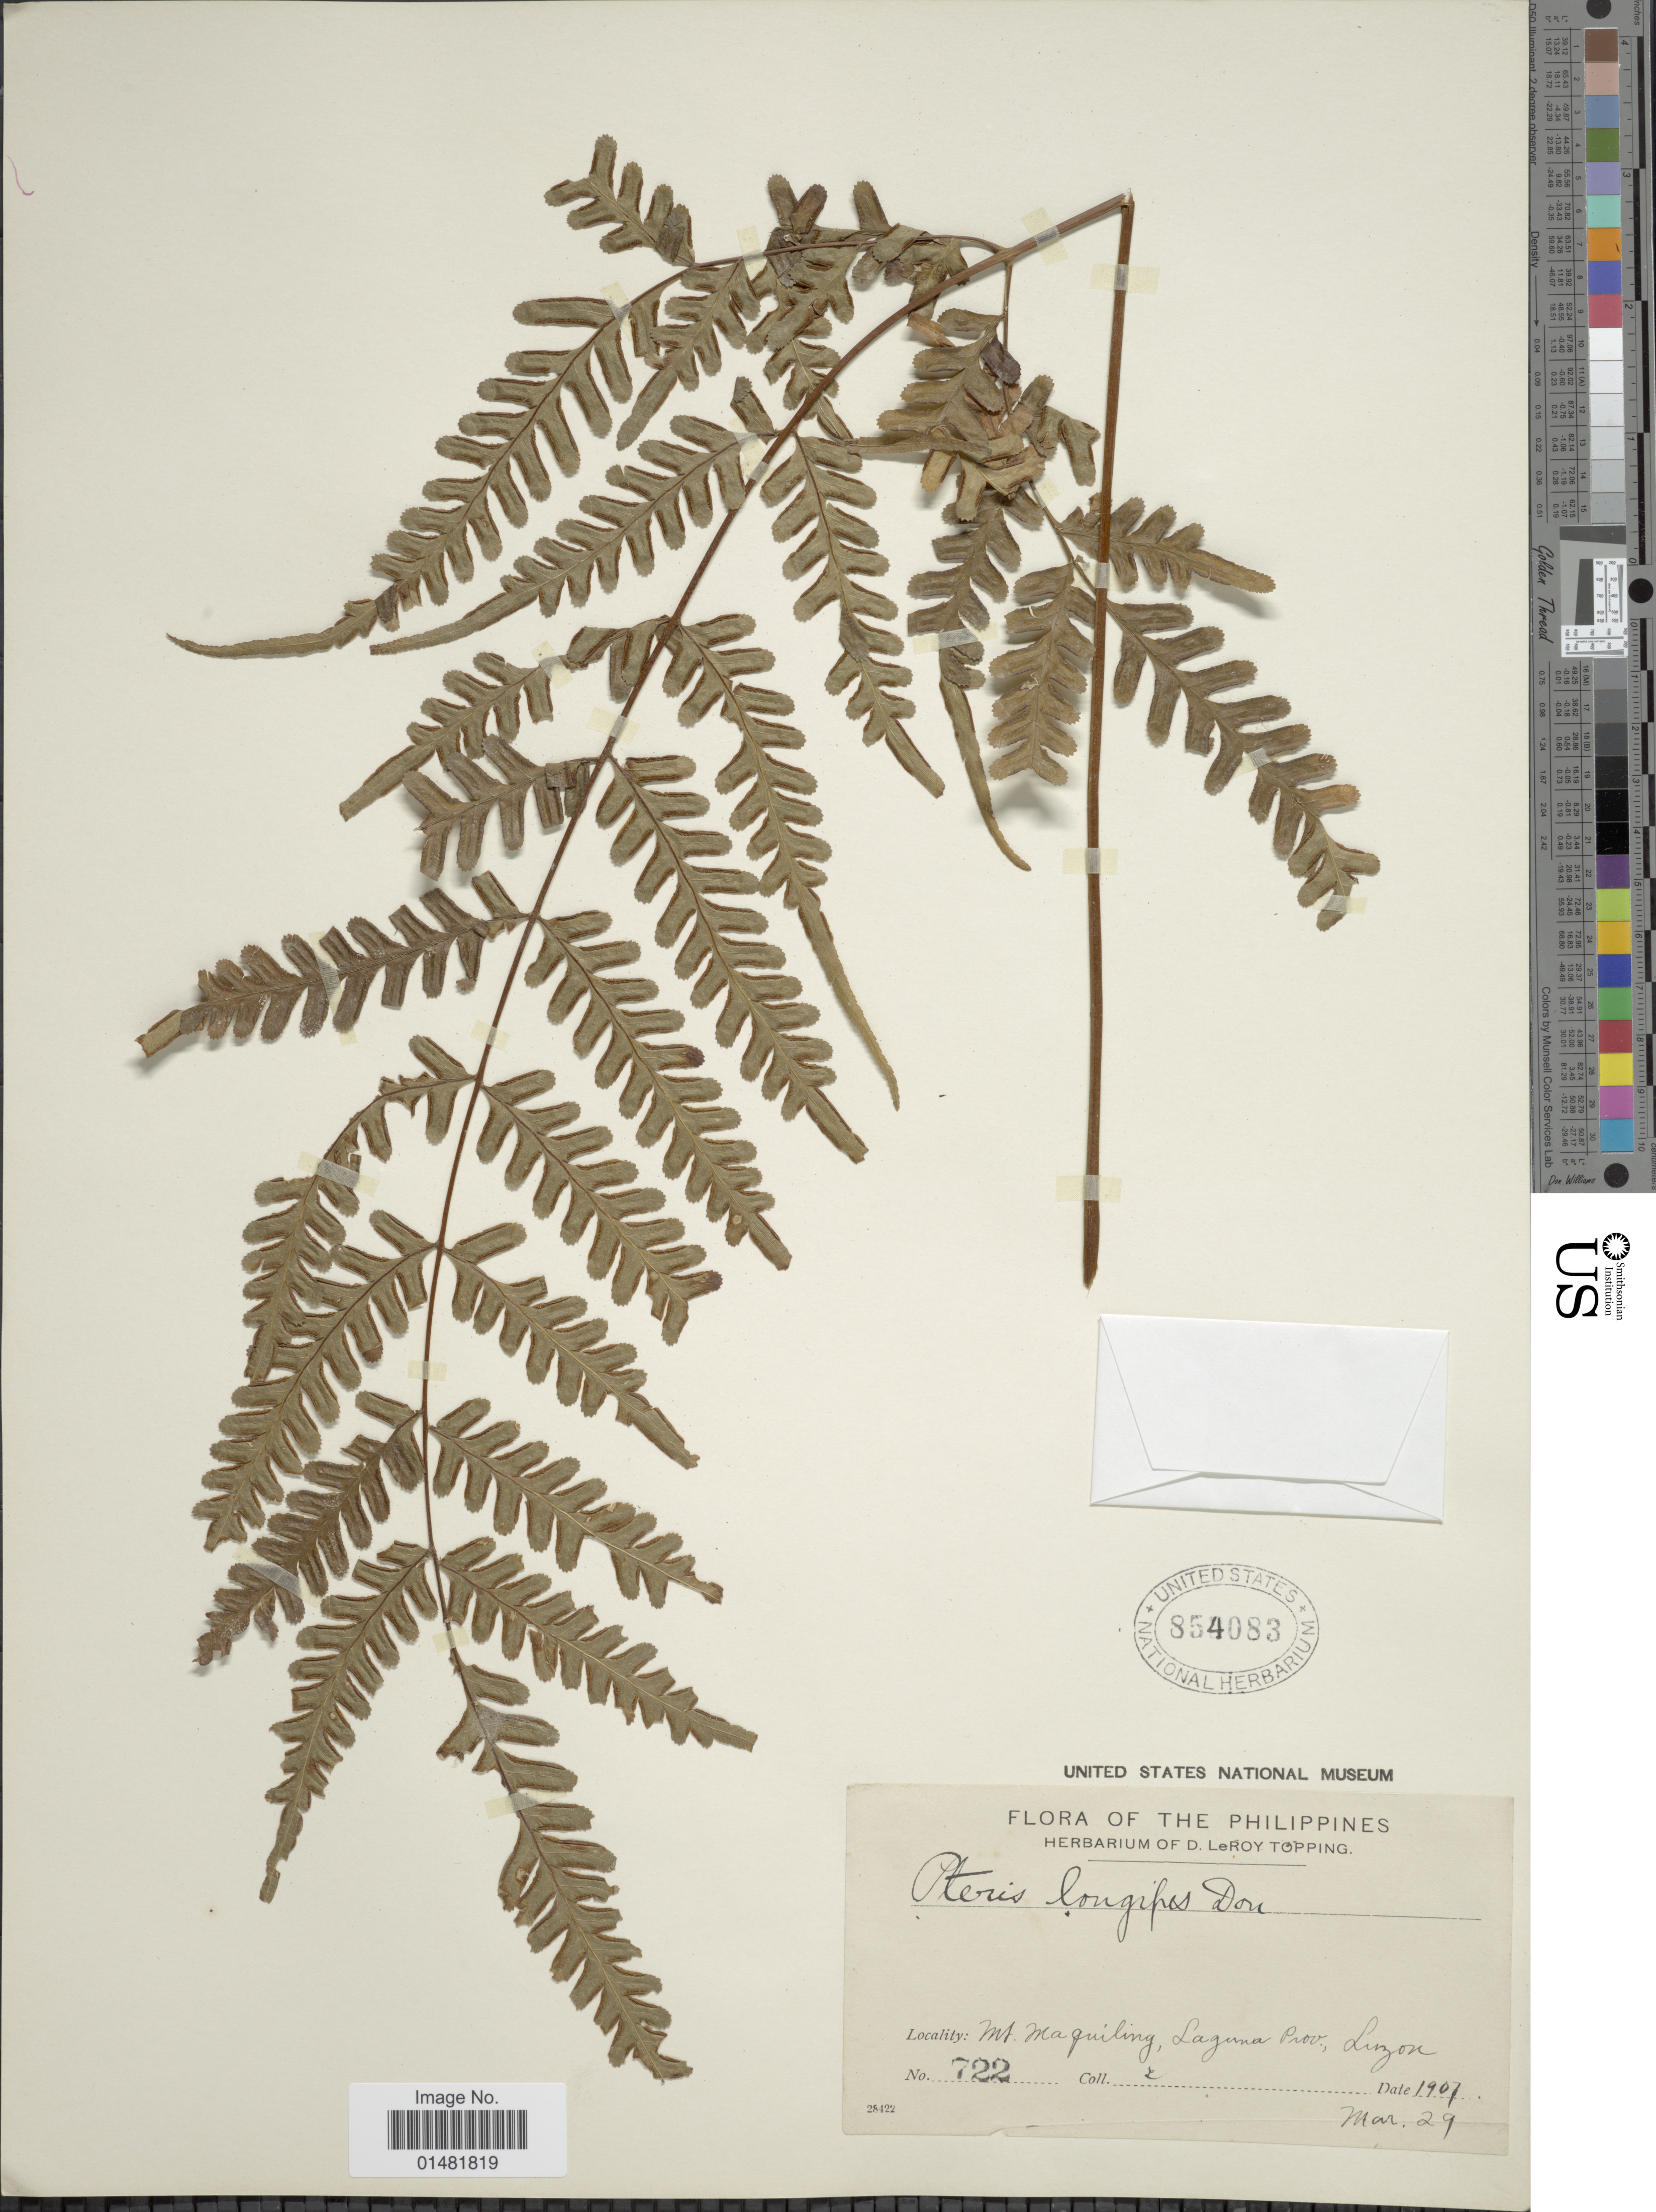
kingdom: Plantae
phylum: Tracheophyta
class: Polypodiopsida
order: Polypodiales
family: Pteridaceae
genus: Pteris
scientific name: Pteris longipes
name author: D. Don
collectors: D. L. Topping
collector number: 722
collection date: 1907-03-29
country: Philippines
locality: Mt. Maquiling, Laguna Prov., Luzon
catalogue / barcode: US 854083